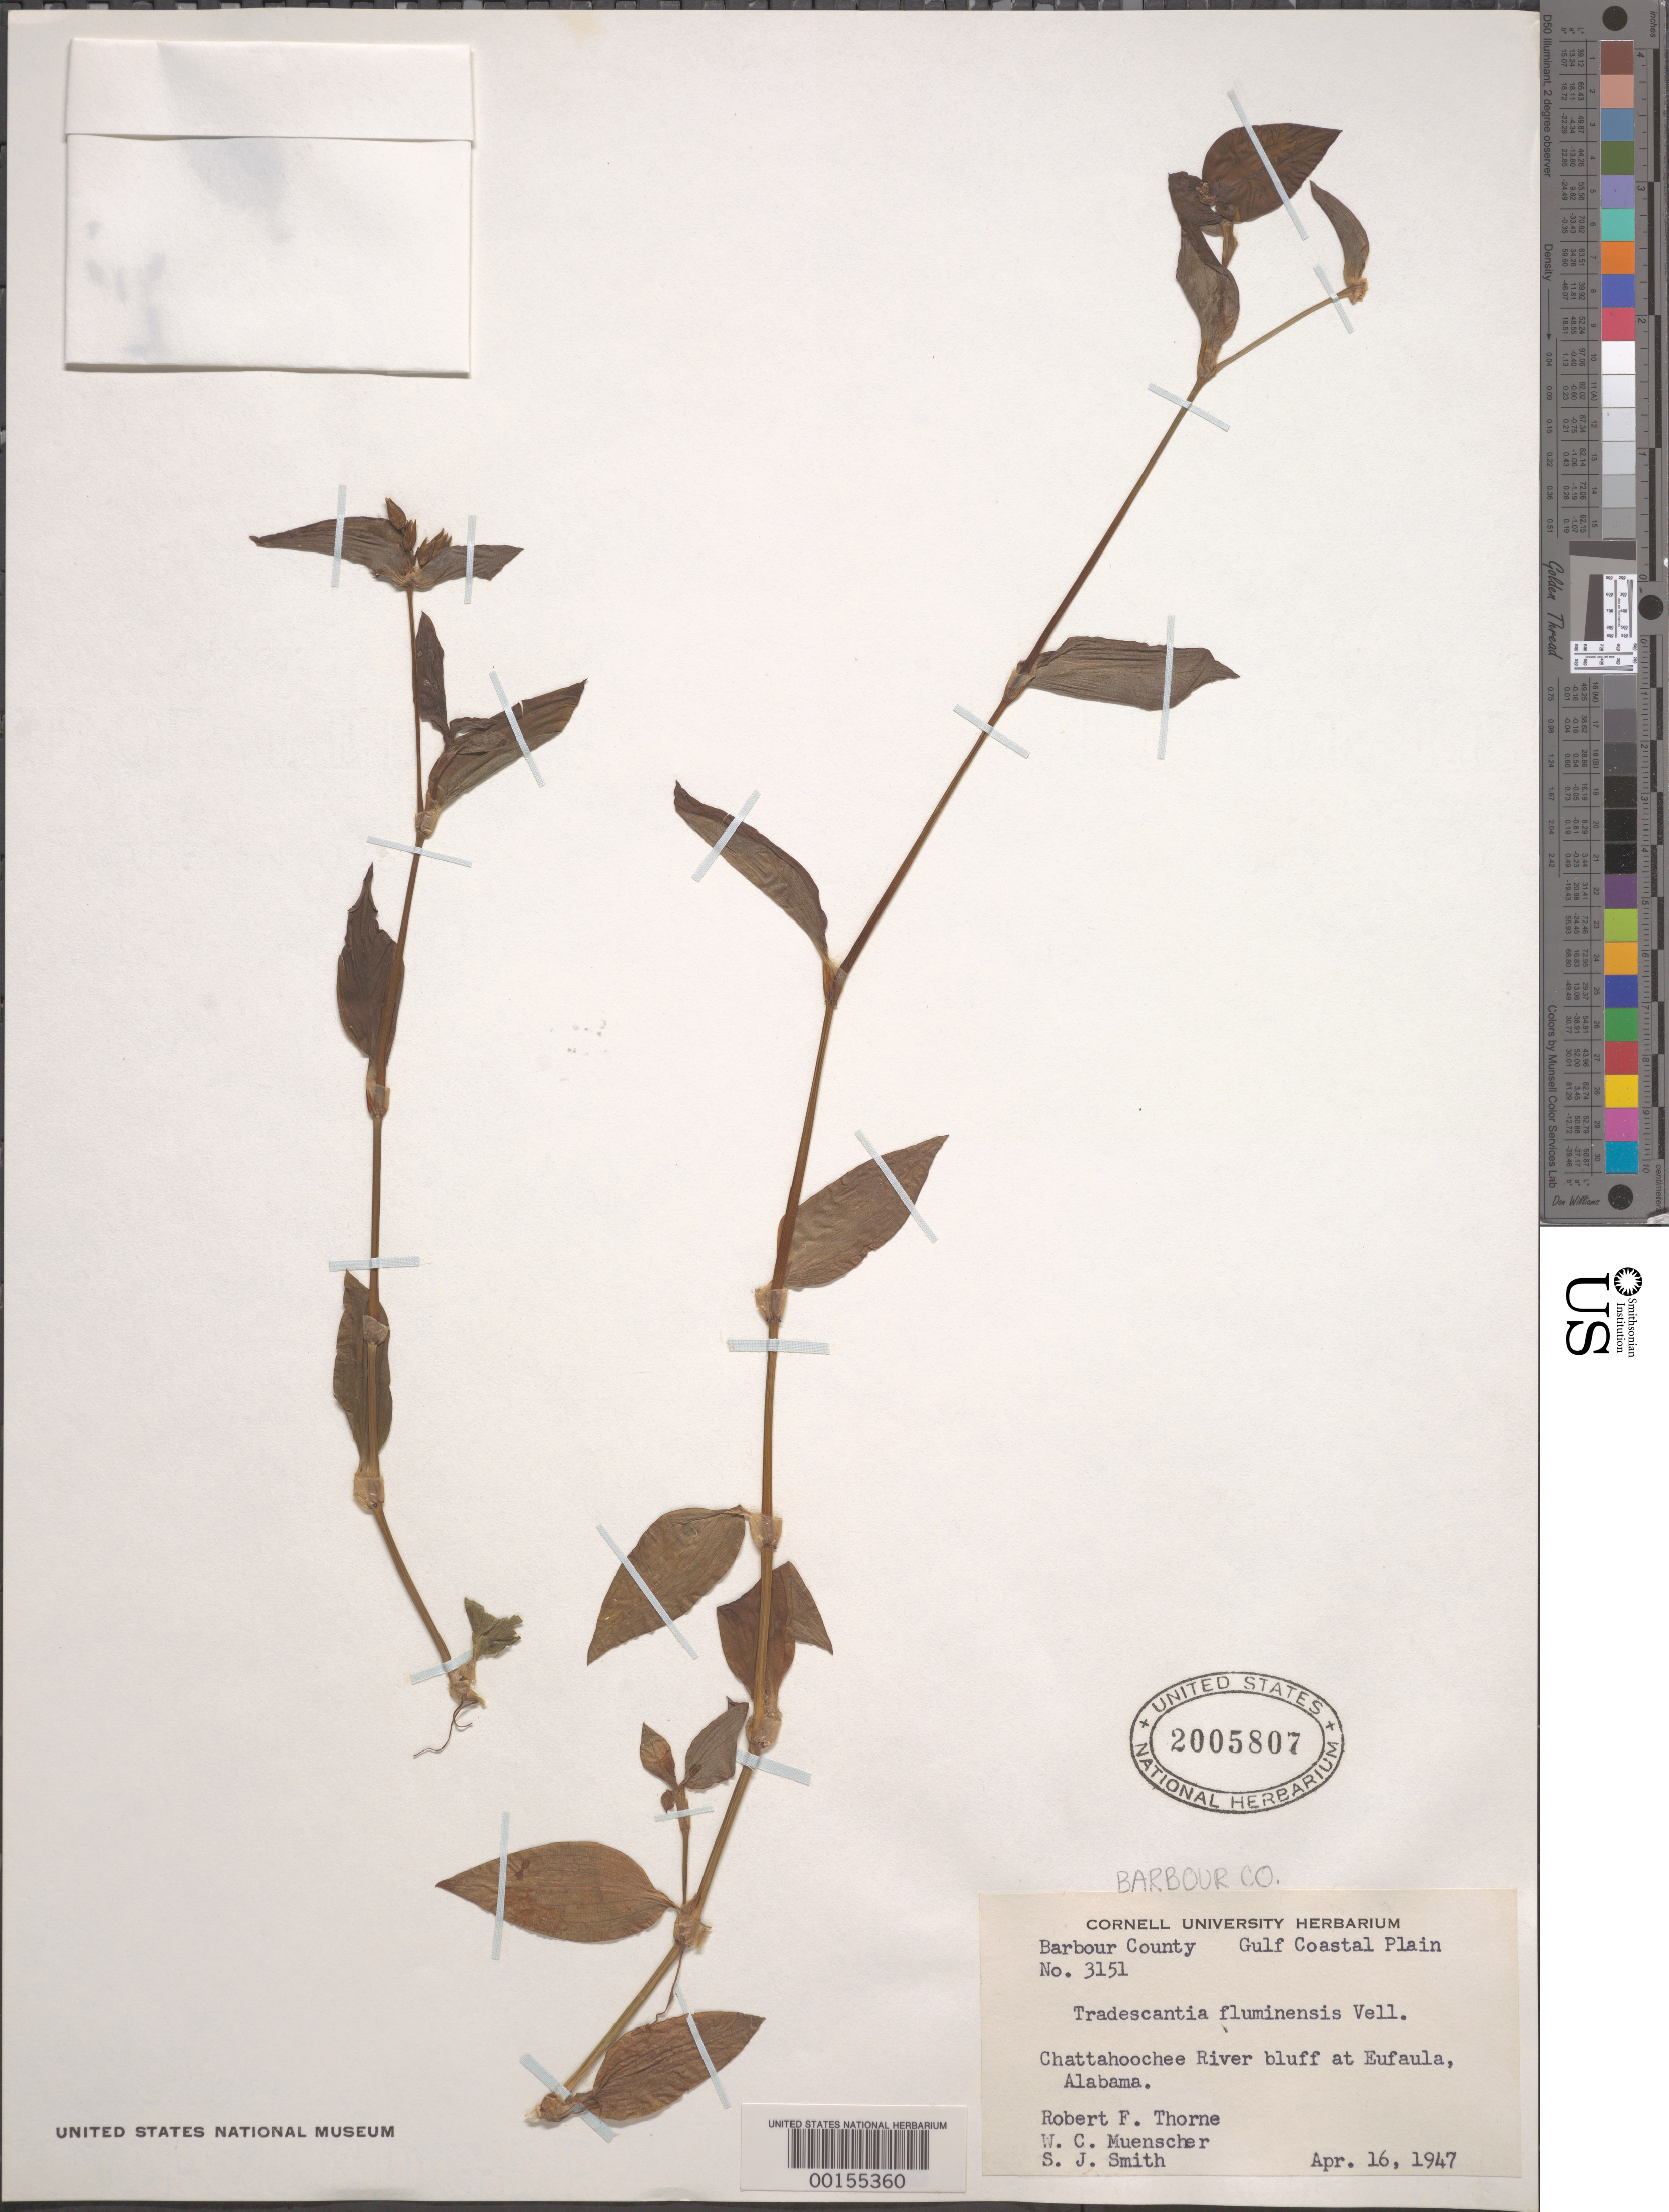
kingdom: Plantae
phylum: Tracheophyta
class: Liliopsida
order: Commelinales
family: Commelinaceae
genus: Tradescantia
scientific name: Tradescantia fluminensis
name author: Vell.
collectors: R. F. Thorne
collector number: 3151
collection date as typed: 16 Apr 1947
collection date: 1947-04-16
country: United States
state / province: Alabama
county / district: Barbour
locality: Chattahoochee river at eufaula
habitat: River bluff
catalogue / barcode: US 2005807